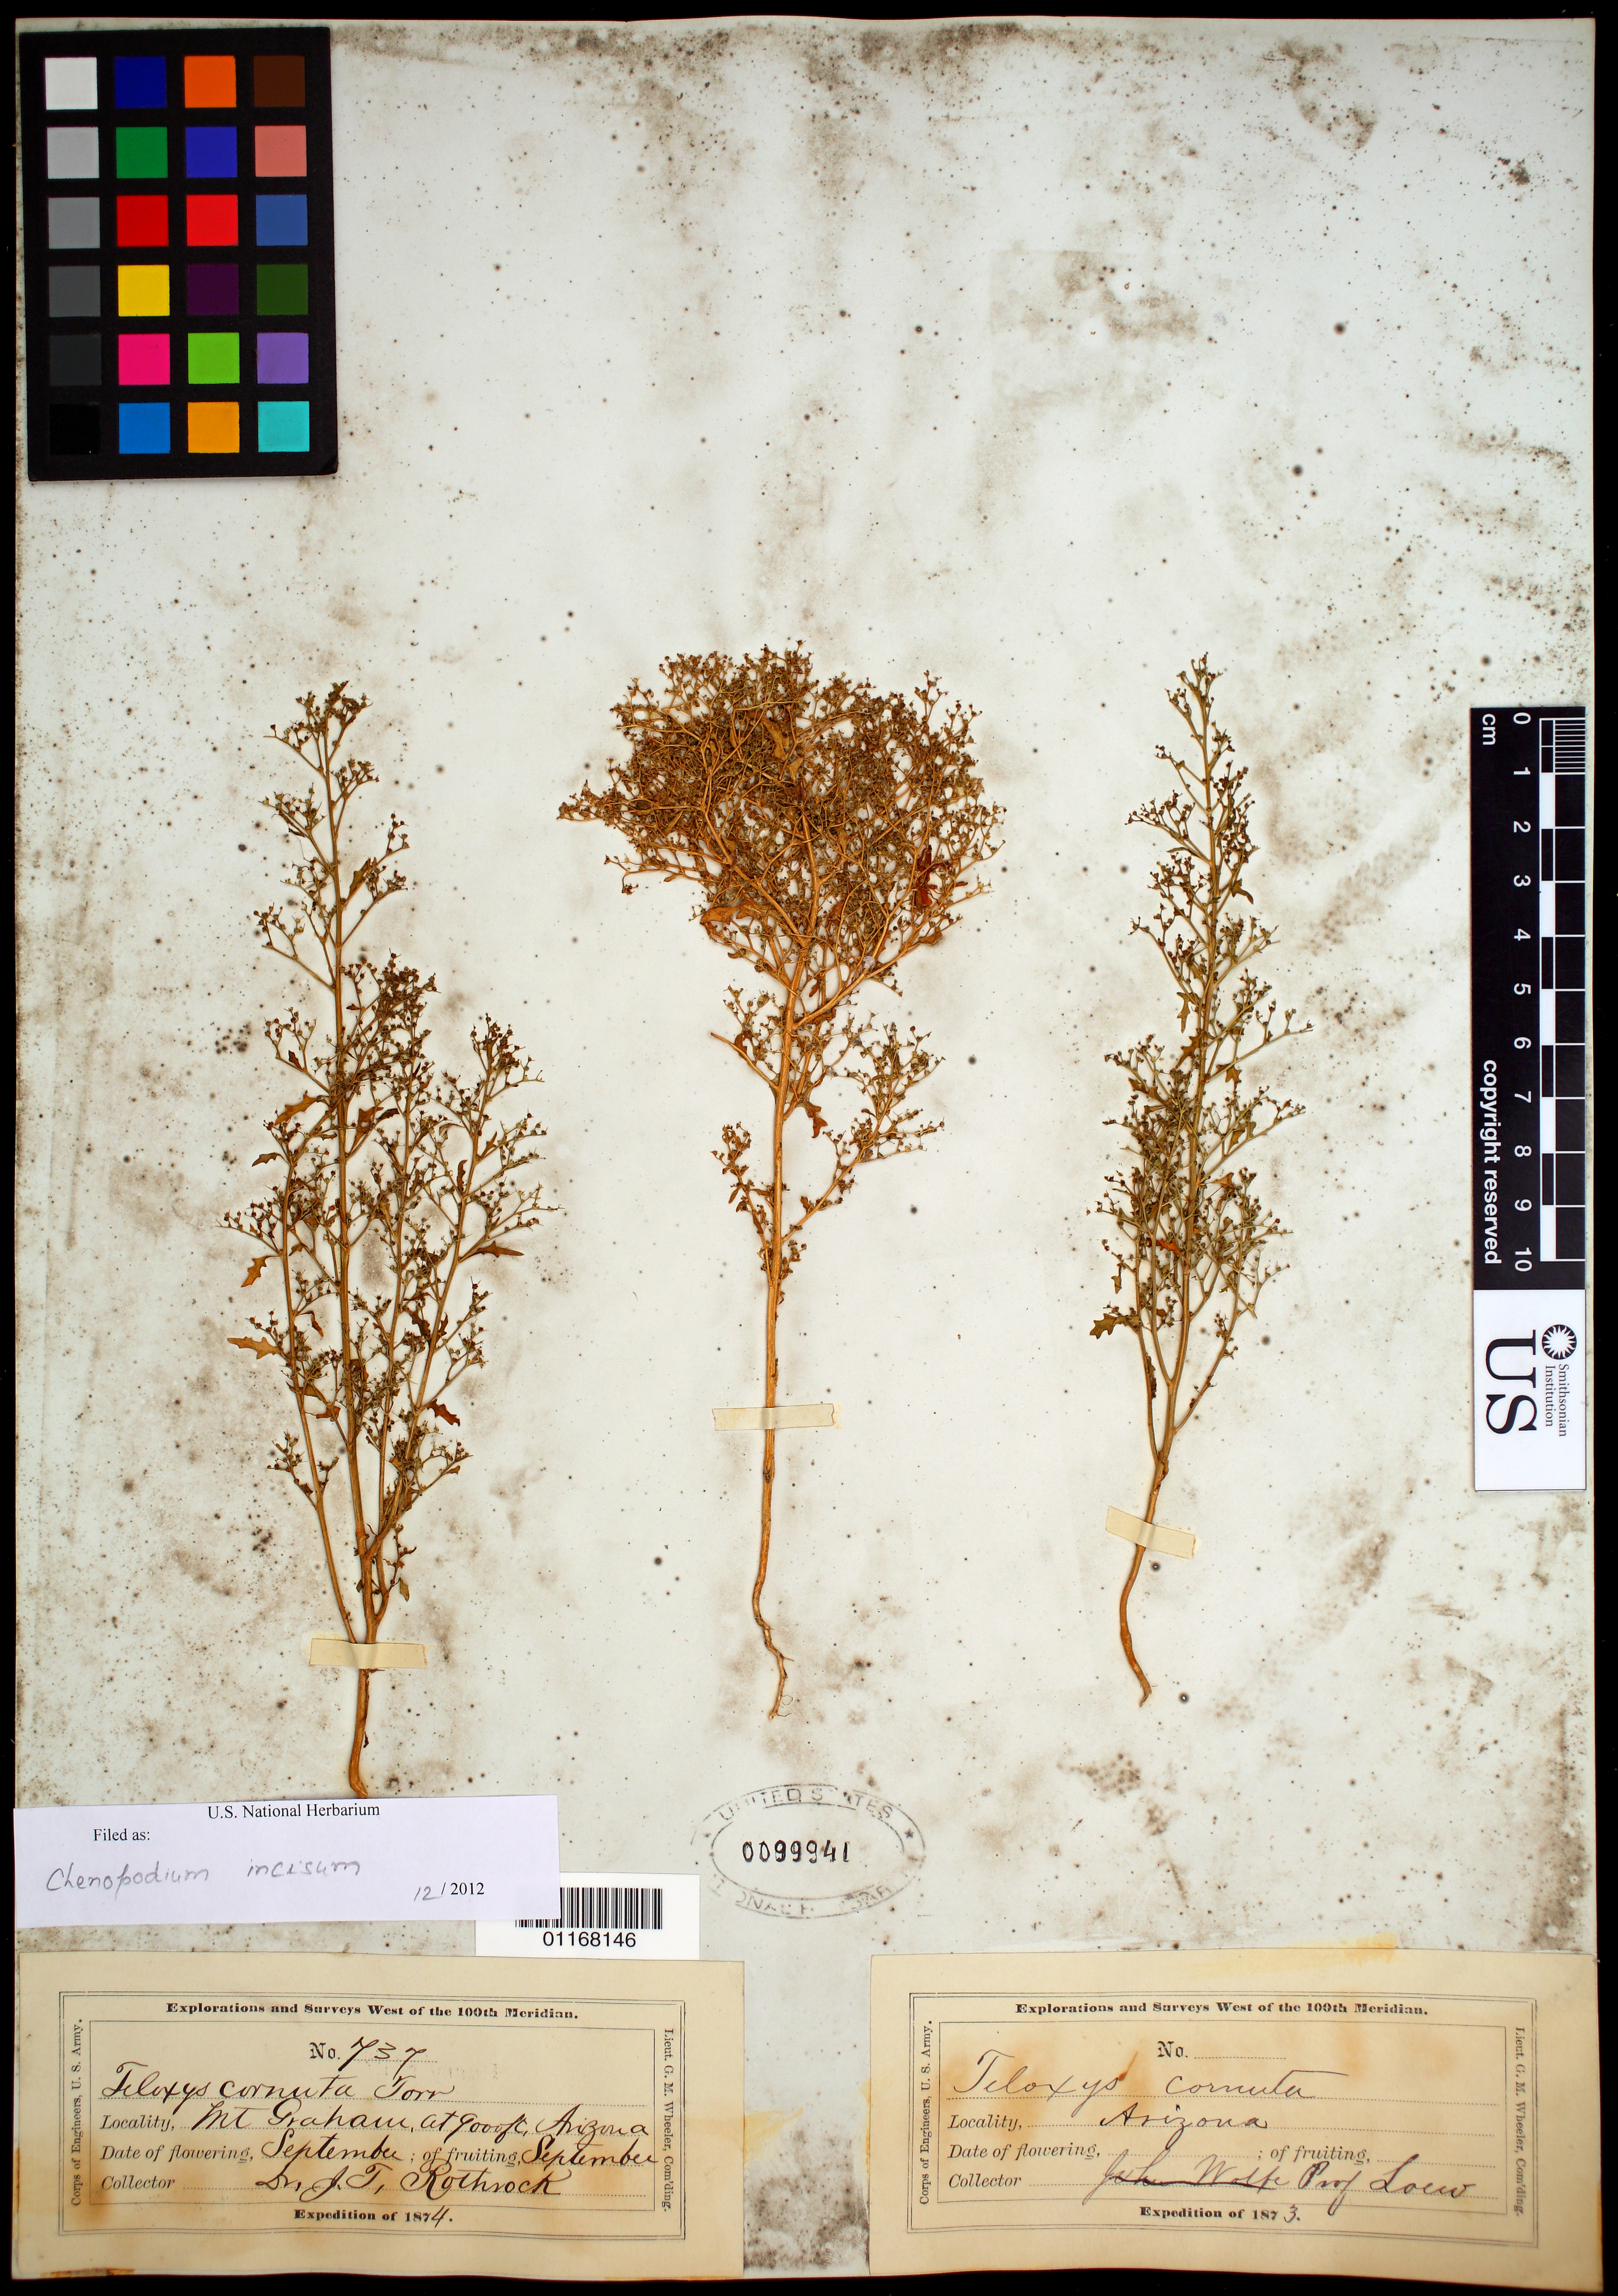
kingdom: Plantae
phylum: Tracheophyta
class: Magnoliopsida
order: Caryophyllales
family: Amaranthaceae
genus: Chenopodium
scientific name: Chenopodium incisum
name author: Poir.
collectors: J. T. Rothrock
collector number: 737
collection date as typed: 1874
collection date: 1874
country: United States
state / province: Arizona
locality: Mt. Graham.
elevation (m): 2743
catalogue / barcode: US 9994